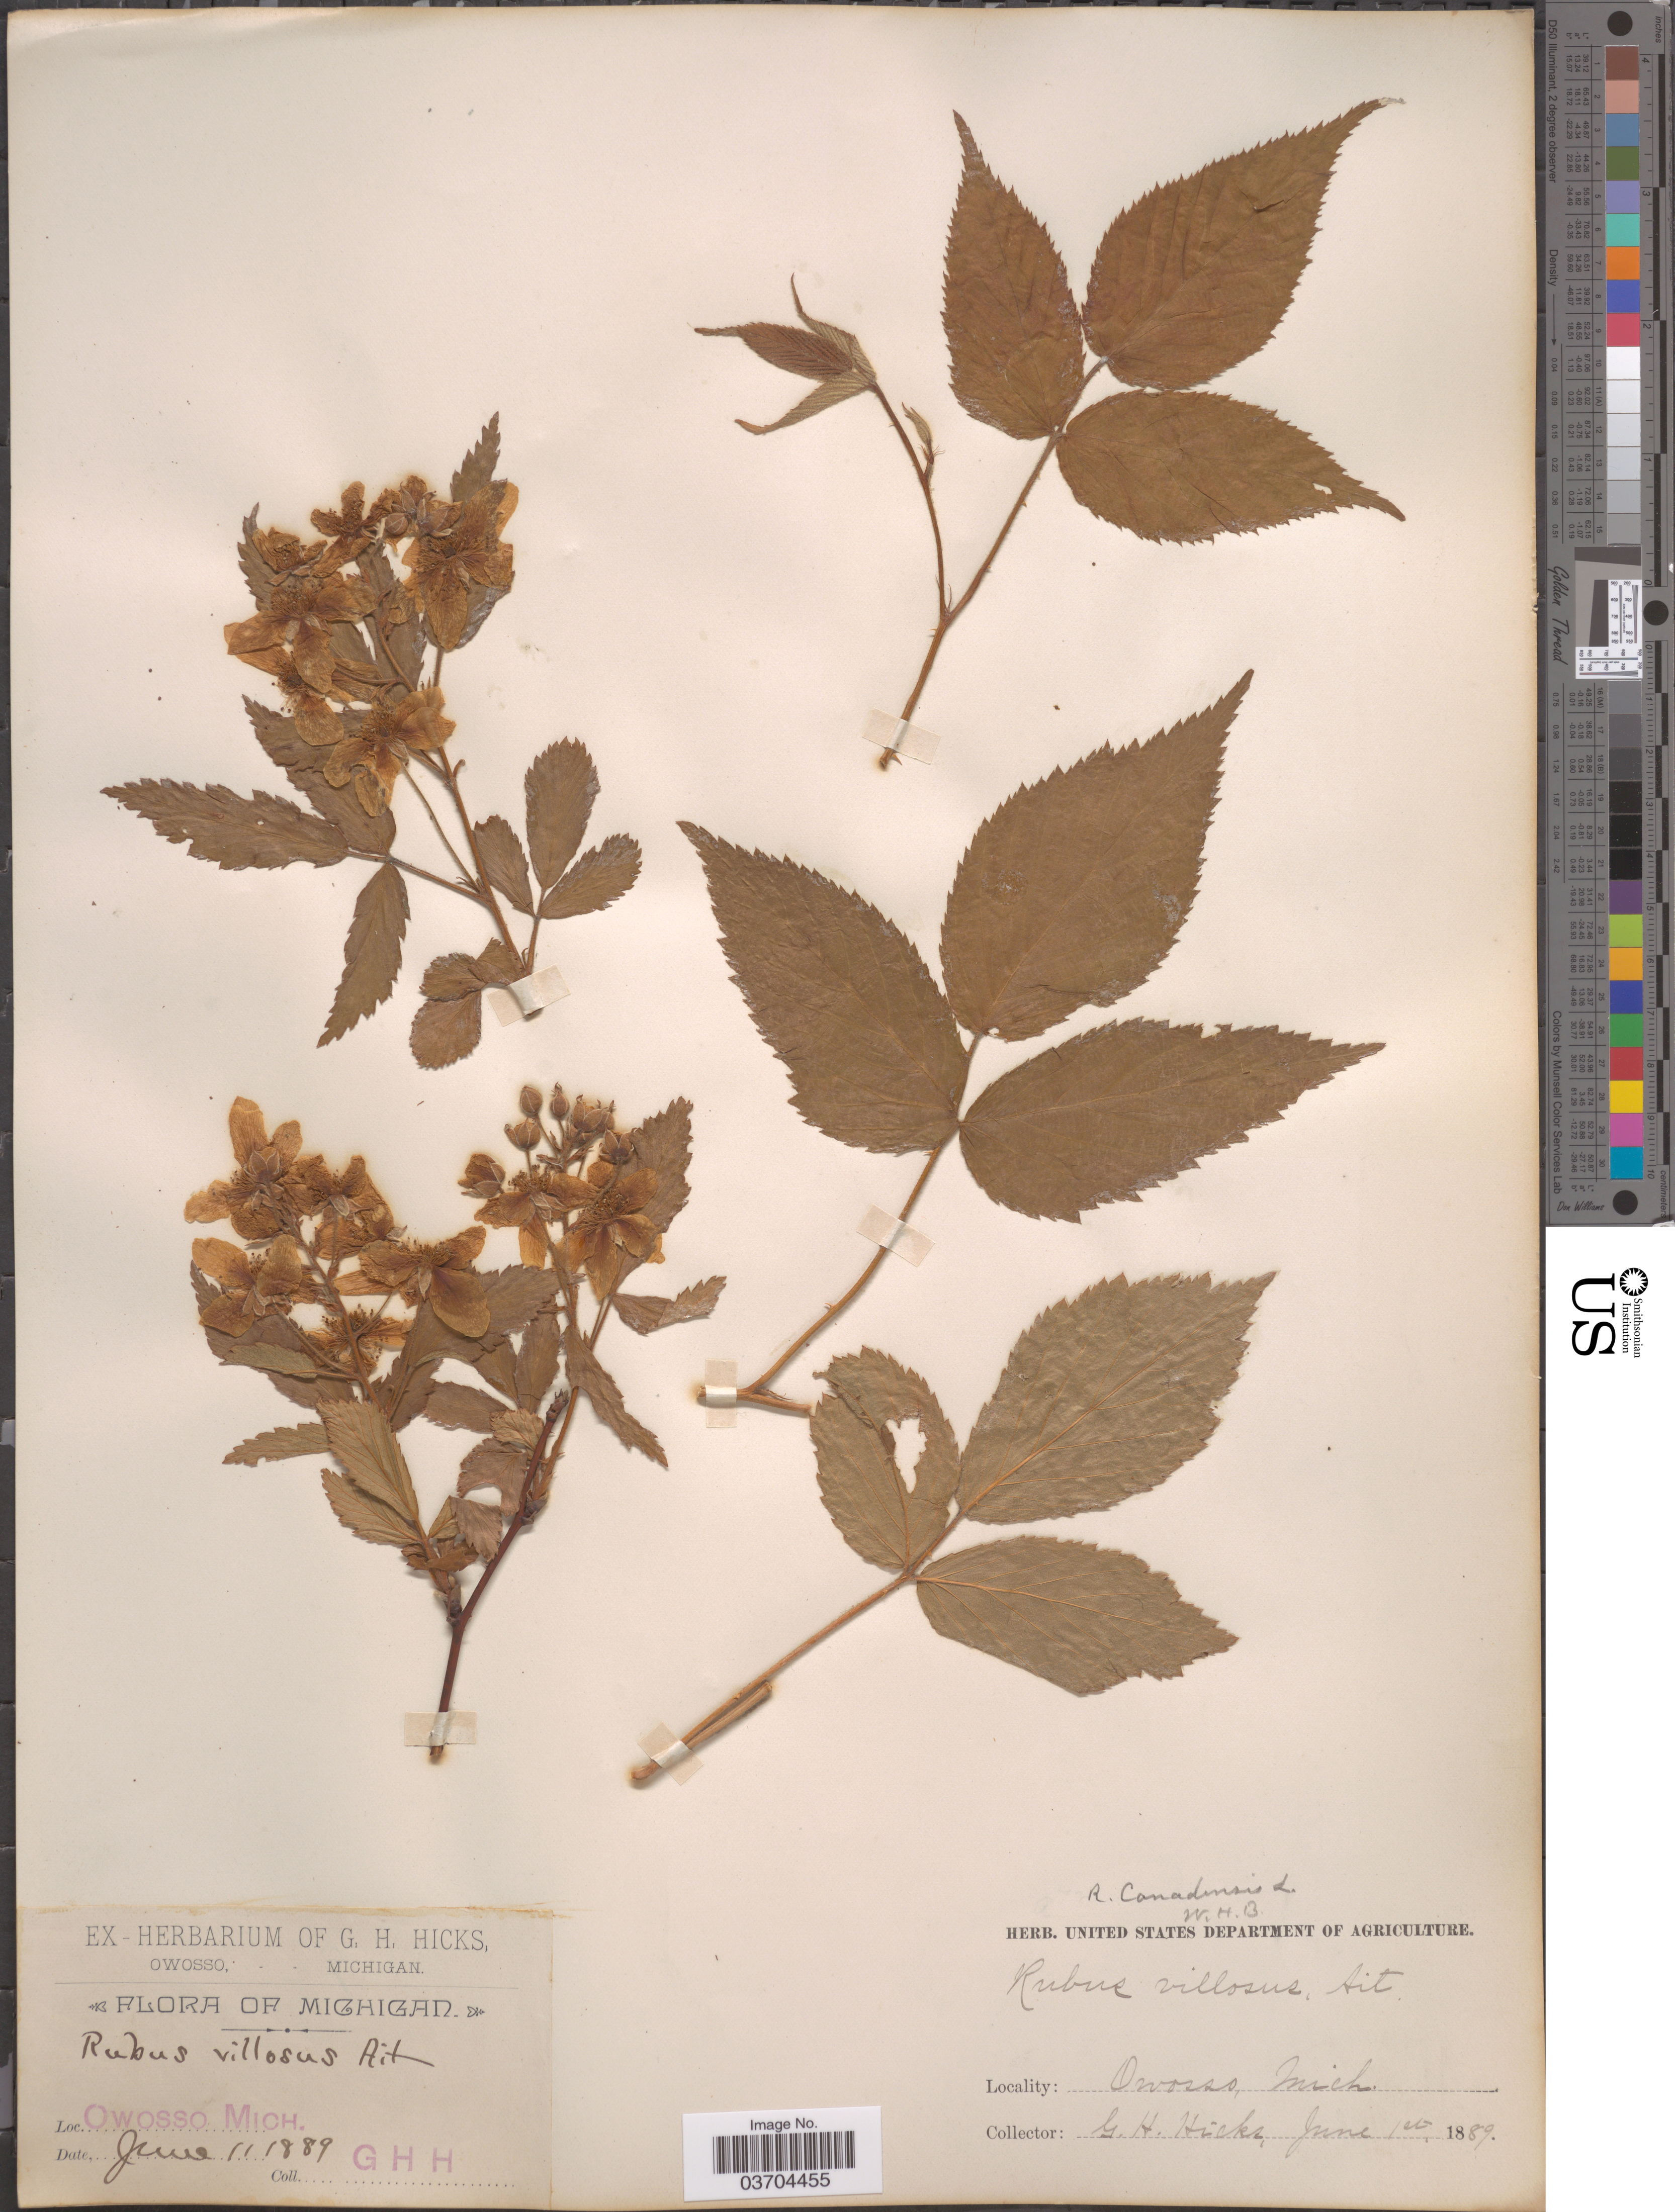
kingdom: Plantae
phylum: Tracheophyta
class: Magnoliopsida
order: Rosales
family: Rosaceae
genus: Rubus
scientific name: Rubus canadensis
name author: L.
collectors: G. Hicks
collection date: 1889-06-11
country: United States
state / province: Michigan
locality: Owosso.